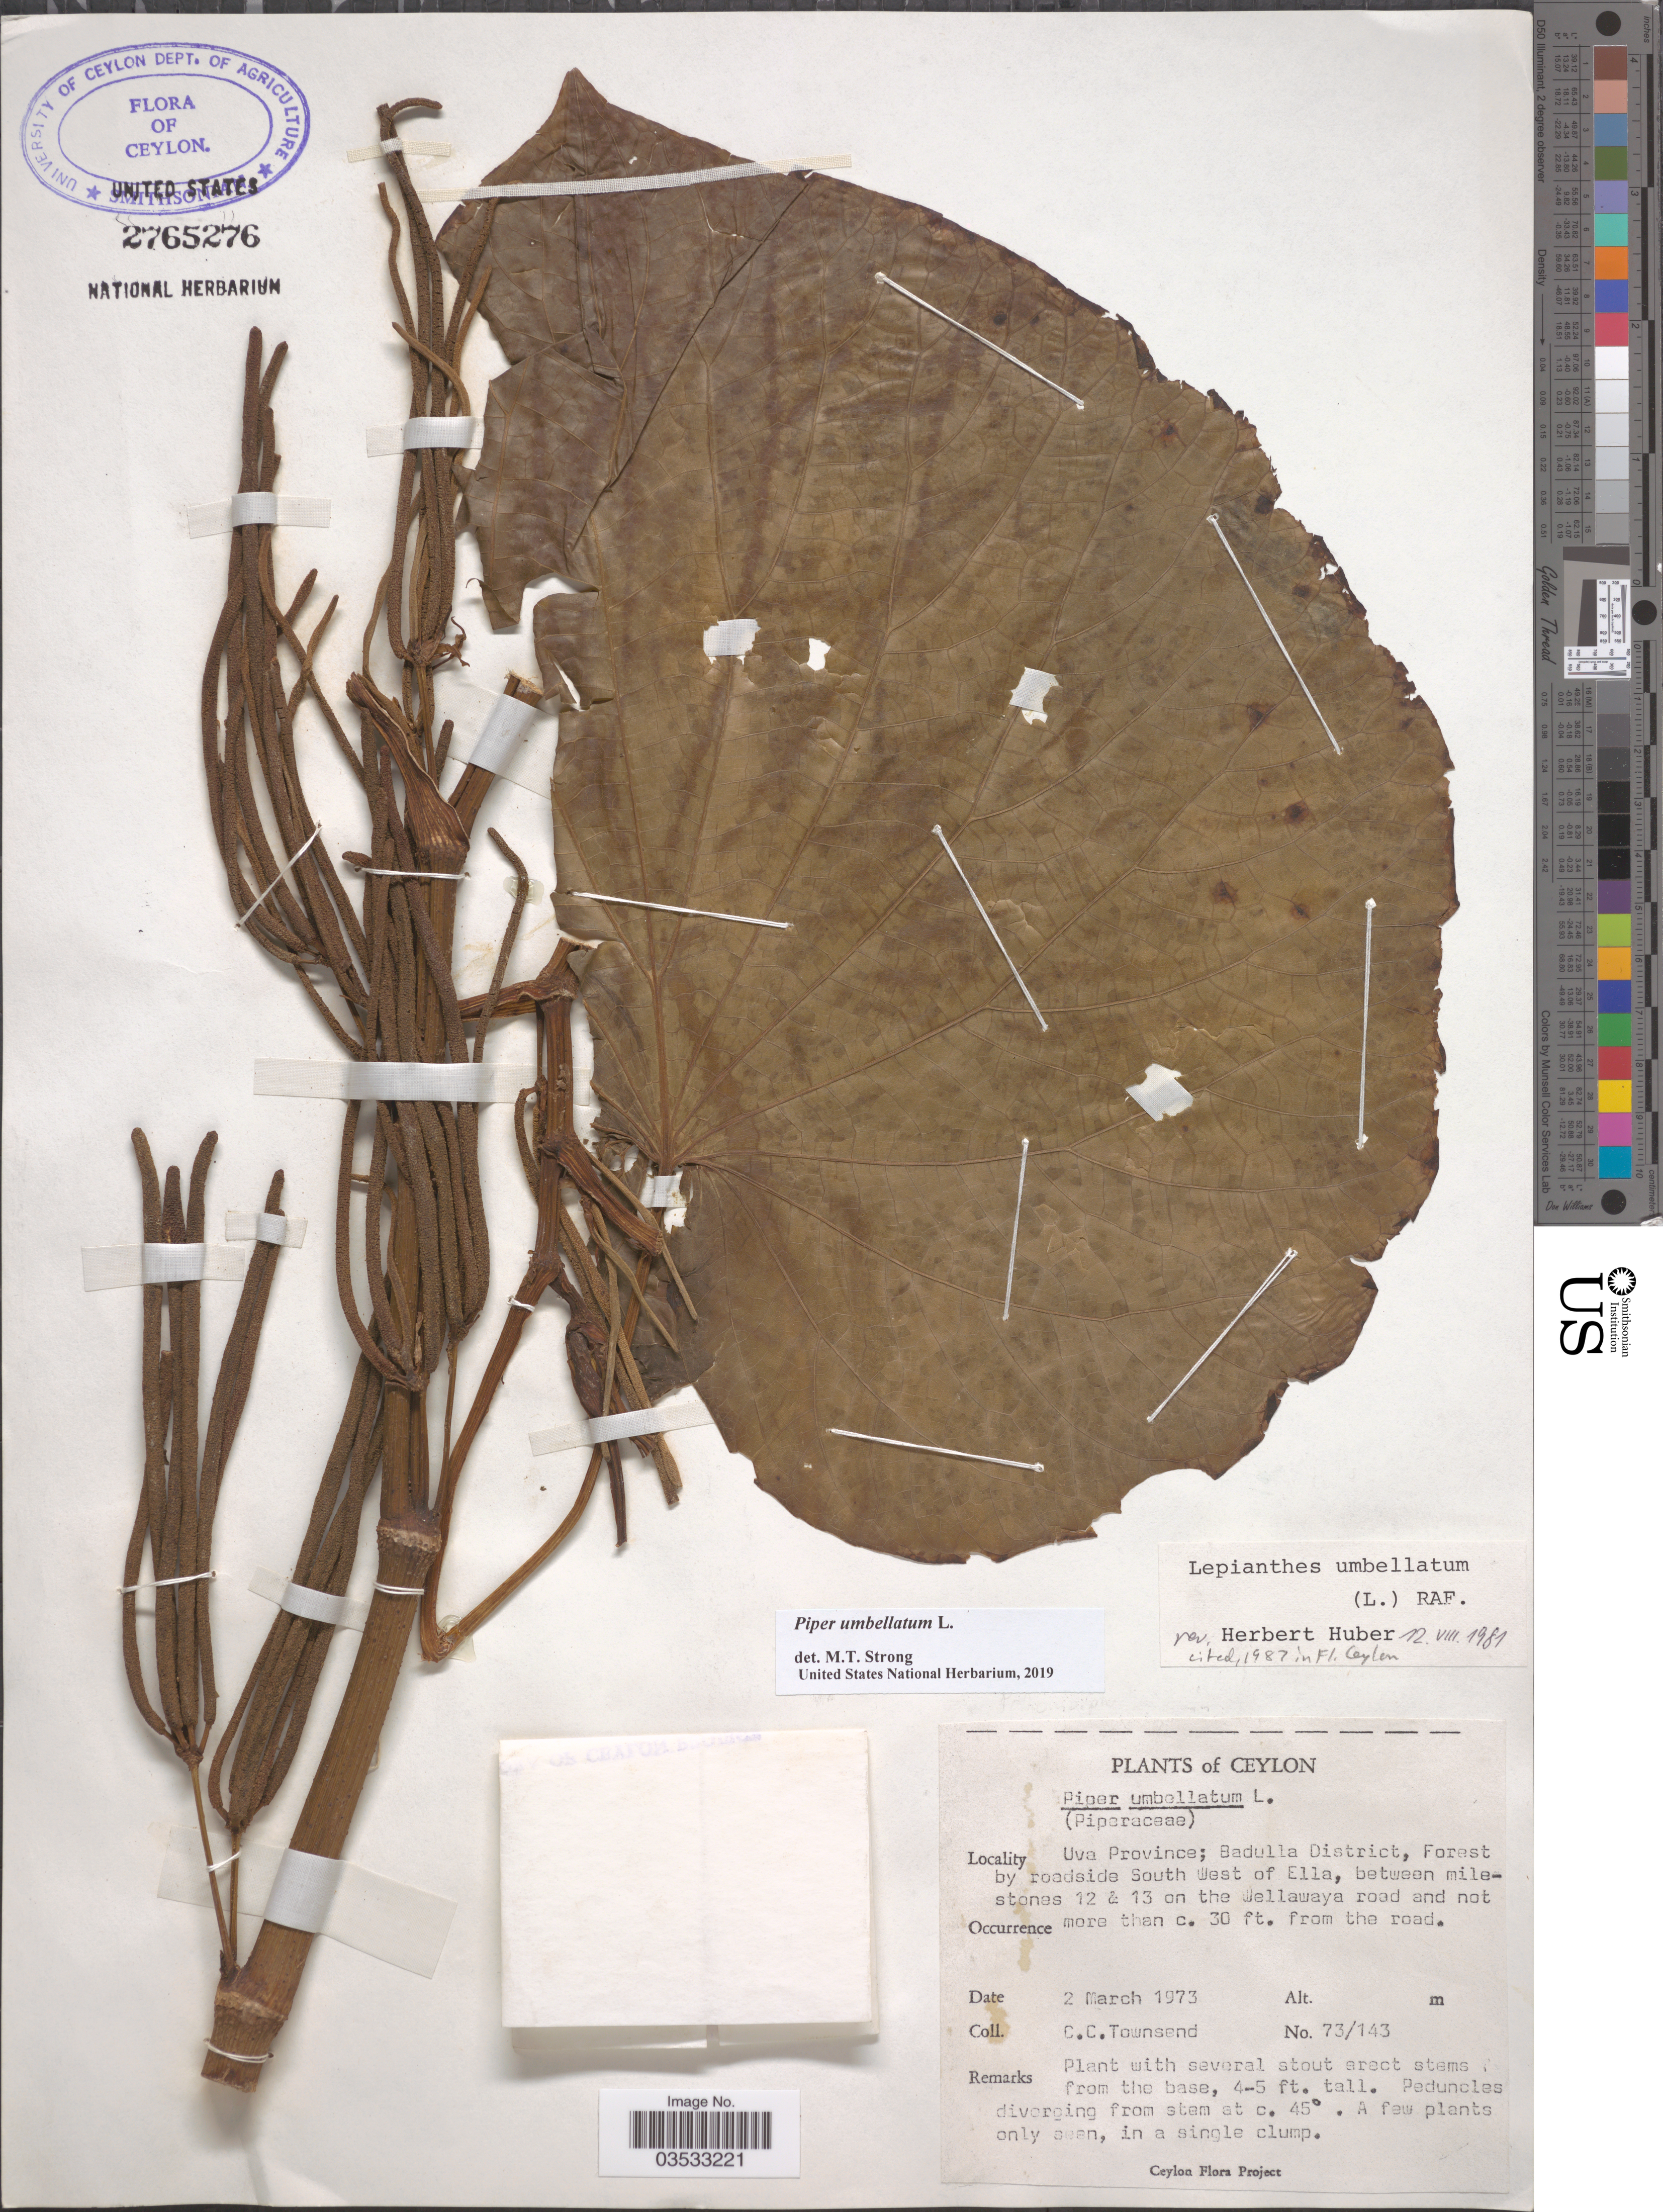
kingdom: Plantae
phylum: Tracheophyta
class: Magnoliopsida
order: Piperales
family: Piperaceae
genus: Piper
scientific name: Piper umbellatum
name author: L.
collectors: C. C. Townsend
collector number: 73/143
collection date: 1973-03-02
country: Sri Lanka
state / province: Uva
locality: Ceylon. Badulla District, Forest by roadside South West of Ella, between milestones 12 & 13 on the Wellawaya road and not more than c. 30 ft. from the road.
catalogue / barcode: US 2765276